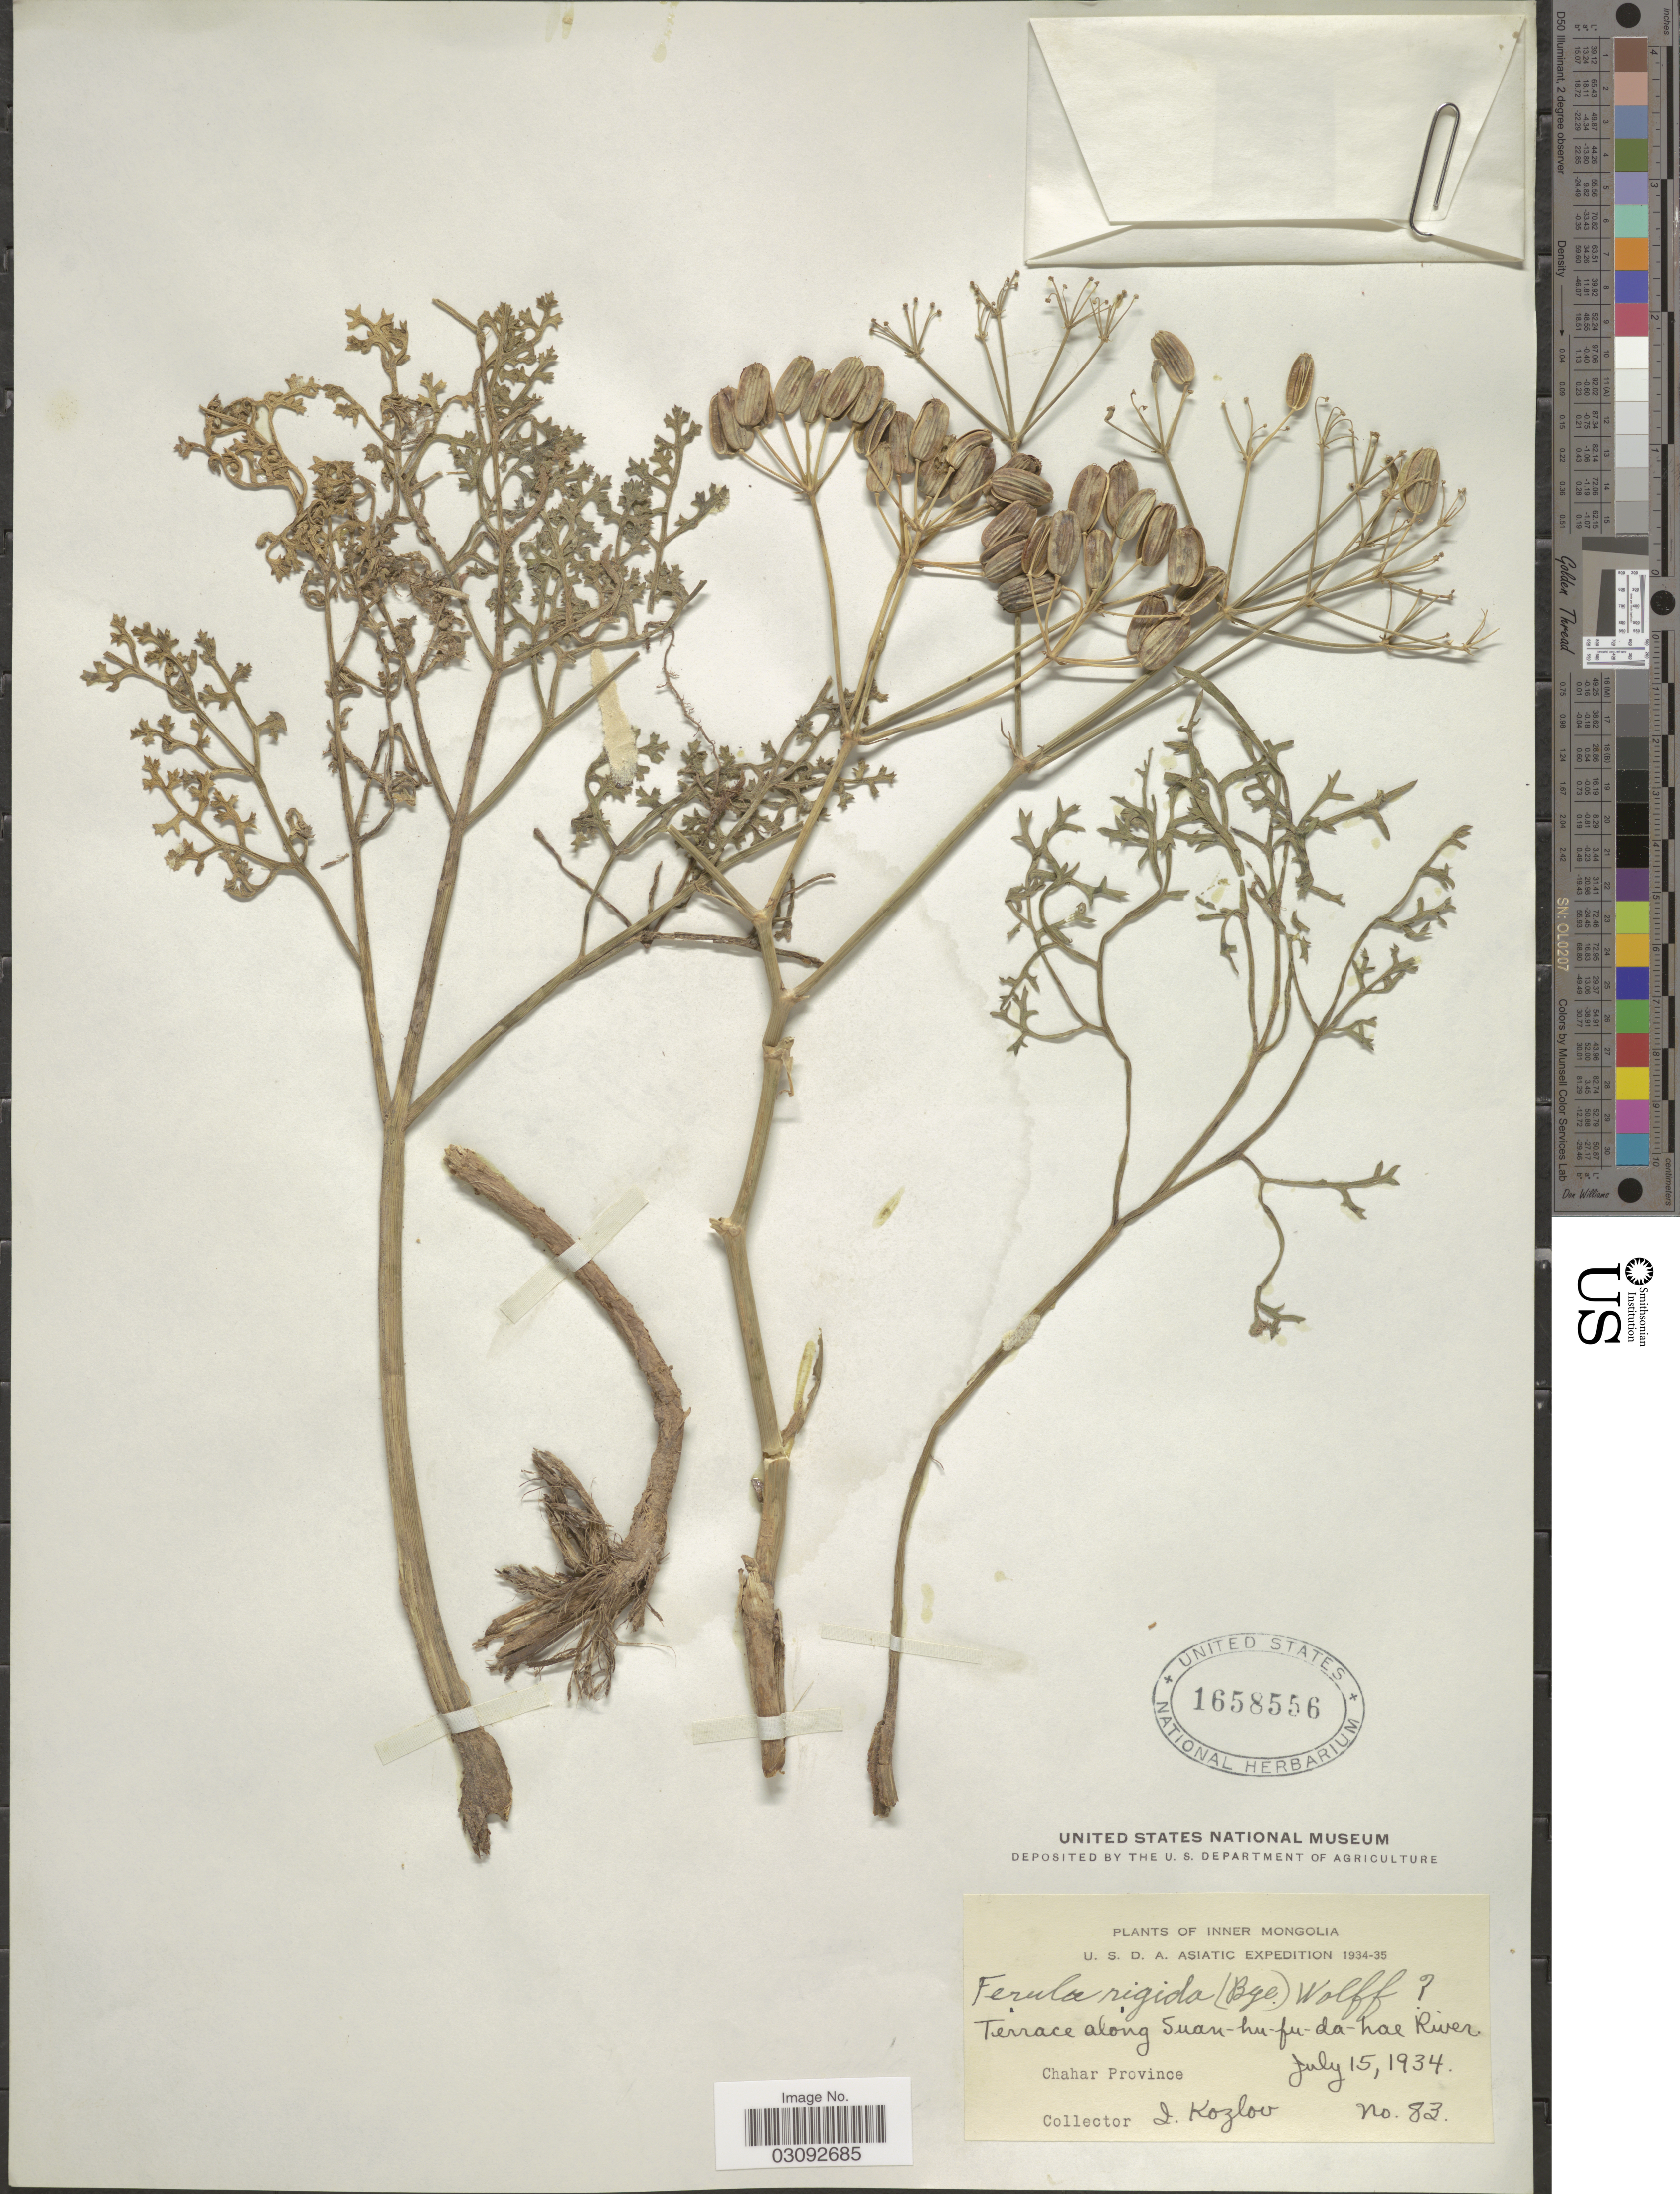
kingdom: Plantae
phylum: Tracheophyta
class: Magnoliopsida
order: Apiales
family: Apiaceae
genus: Ferula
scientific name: Ferula rigida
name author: Ten.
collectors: I. Kozlov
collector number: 83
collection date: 1934-07-15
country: China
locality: Inner Mongolia, Terrace along Suan-hu-fu-da-hae River, Chahar Province.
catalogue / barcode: US 1658556